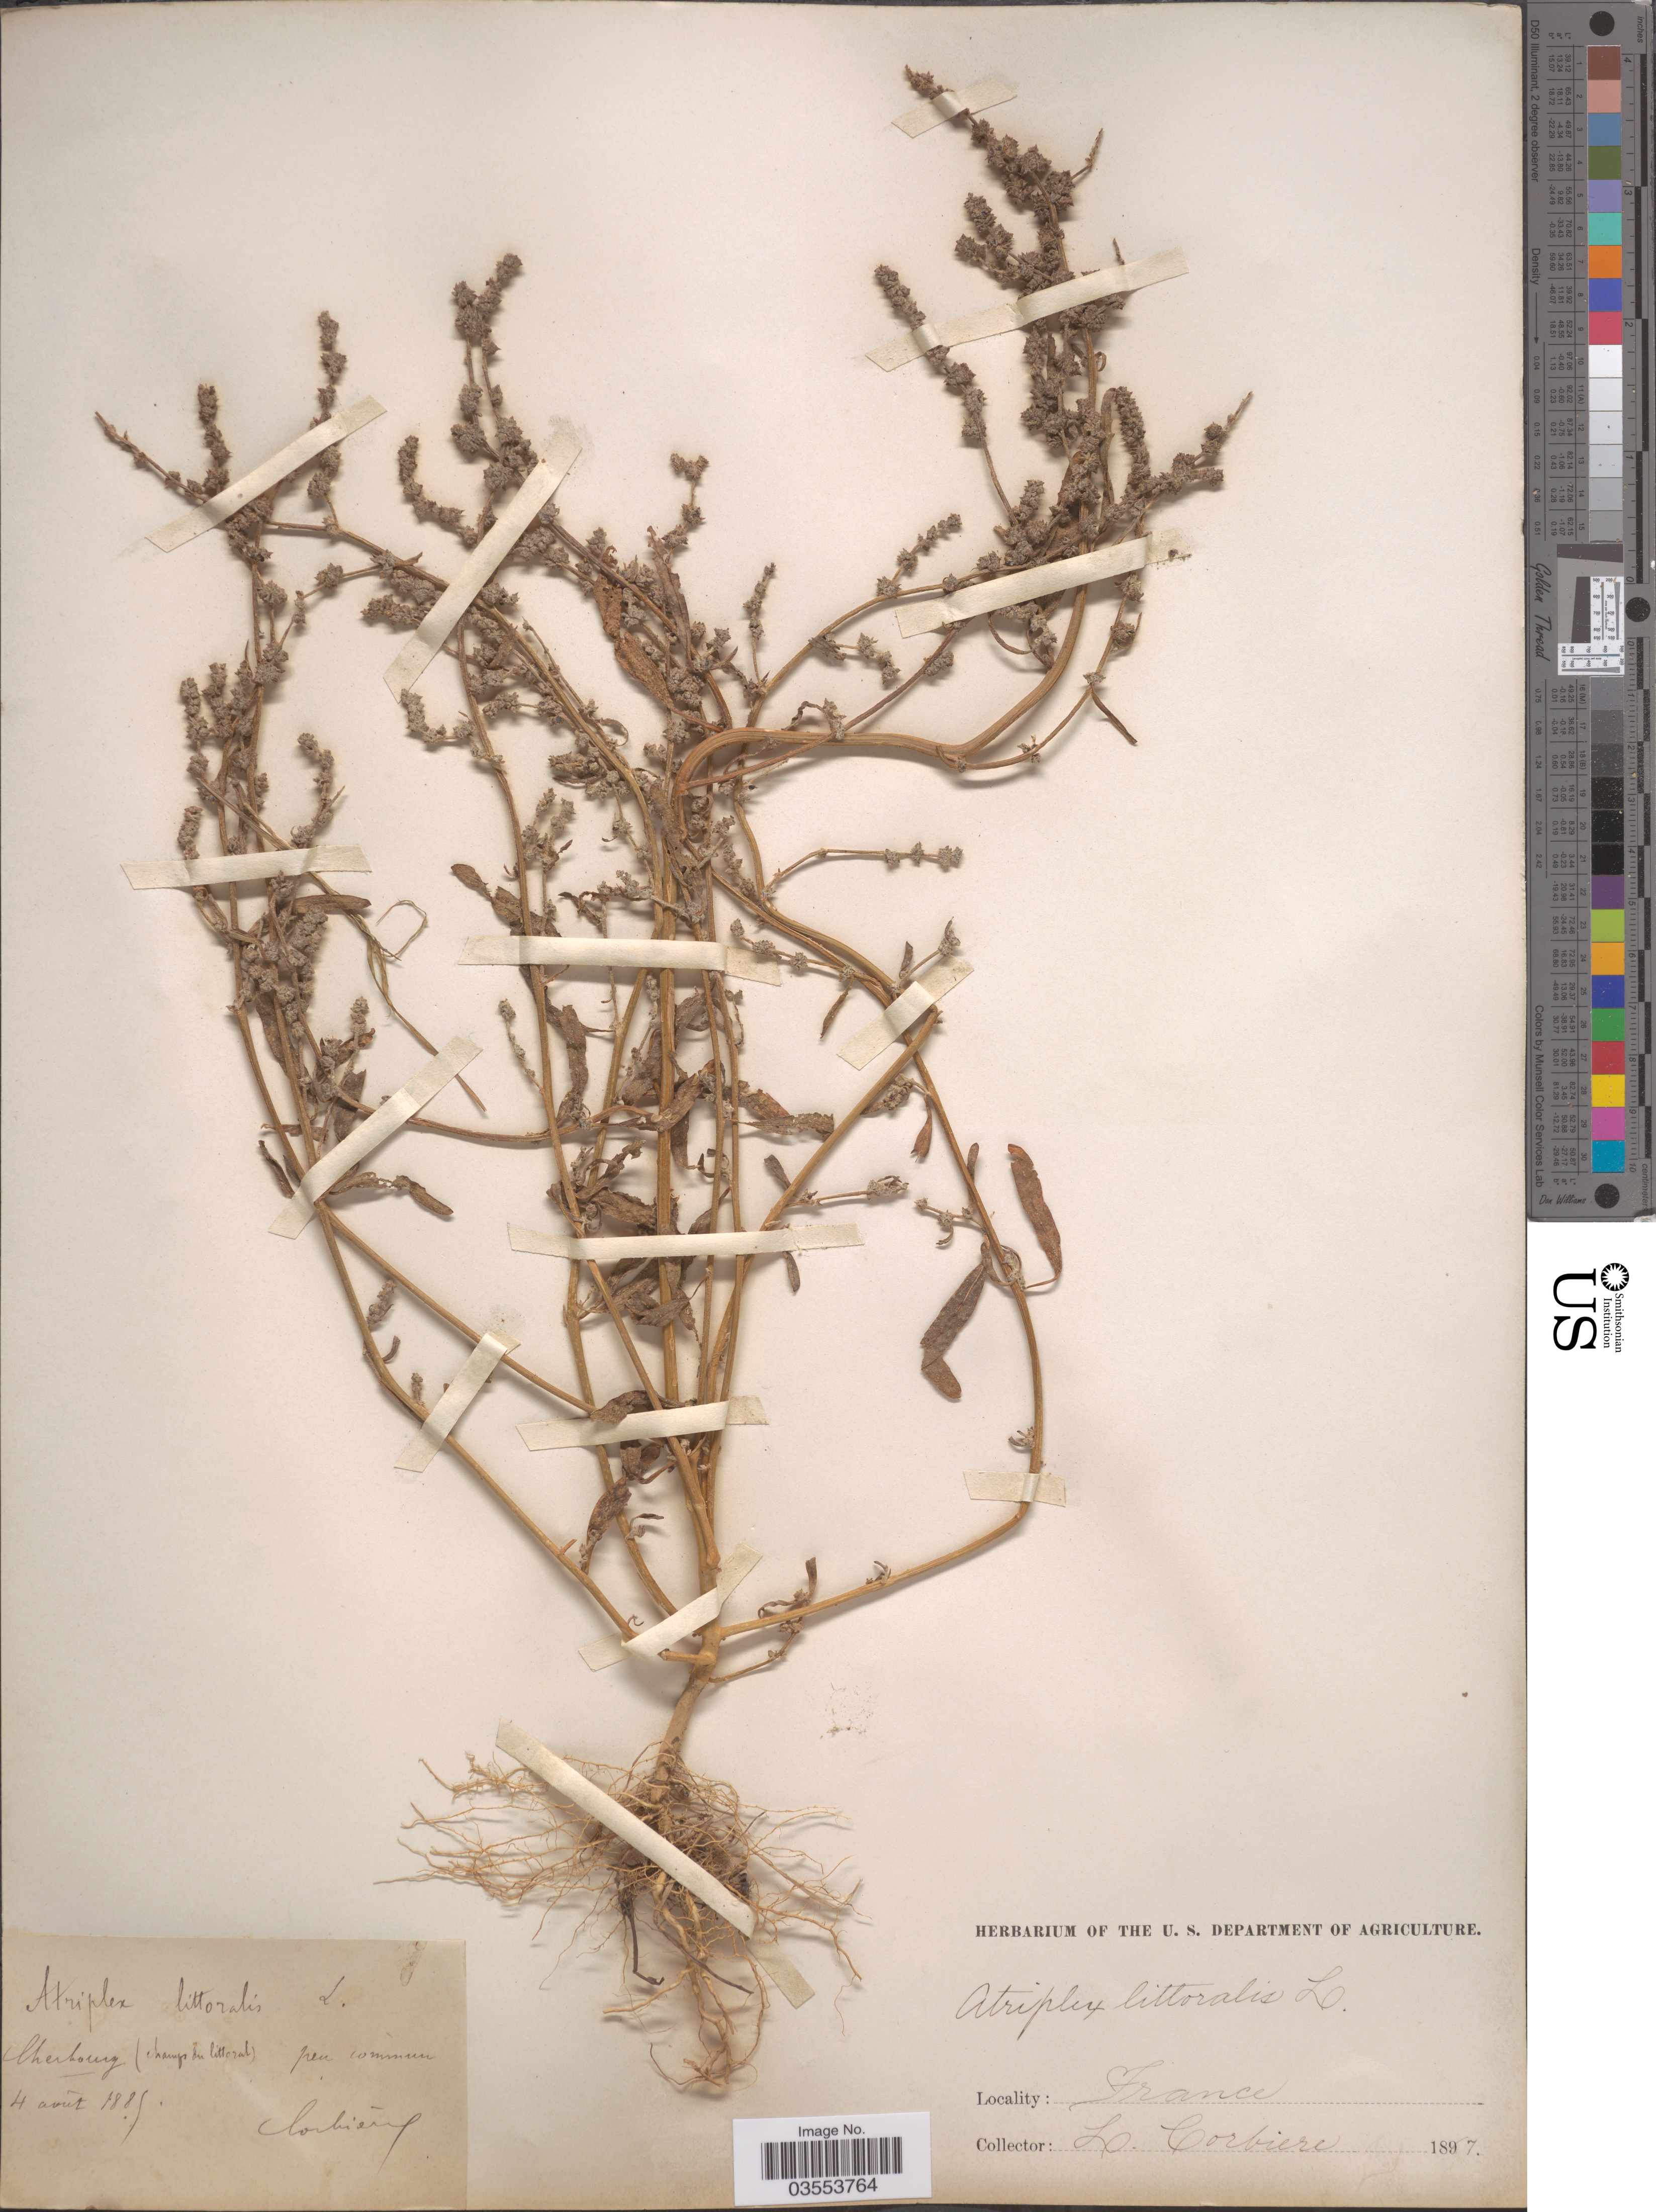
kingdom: Plantae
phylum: Tracheophyta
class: Magnoliopsida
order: Caryophyllales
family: Amaranthaceae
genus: Atriplex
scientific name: Atriplex littoralis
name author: L.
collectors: L. Corbière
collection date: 1885-08-04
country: France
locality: Cherbourg (champs du littoral) .